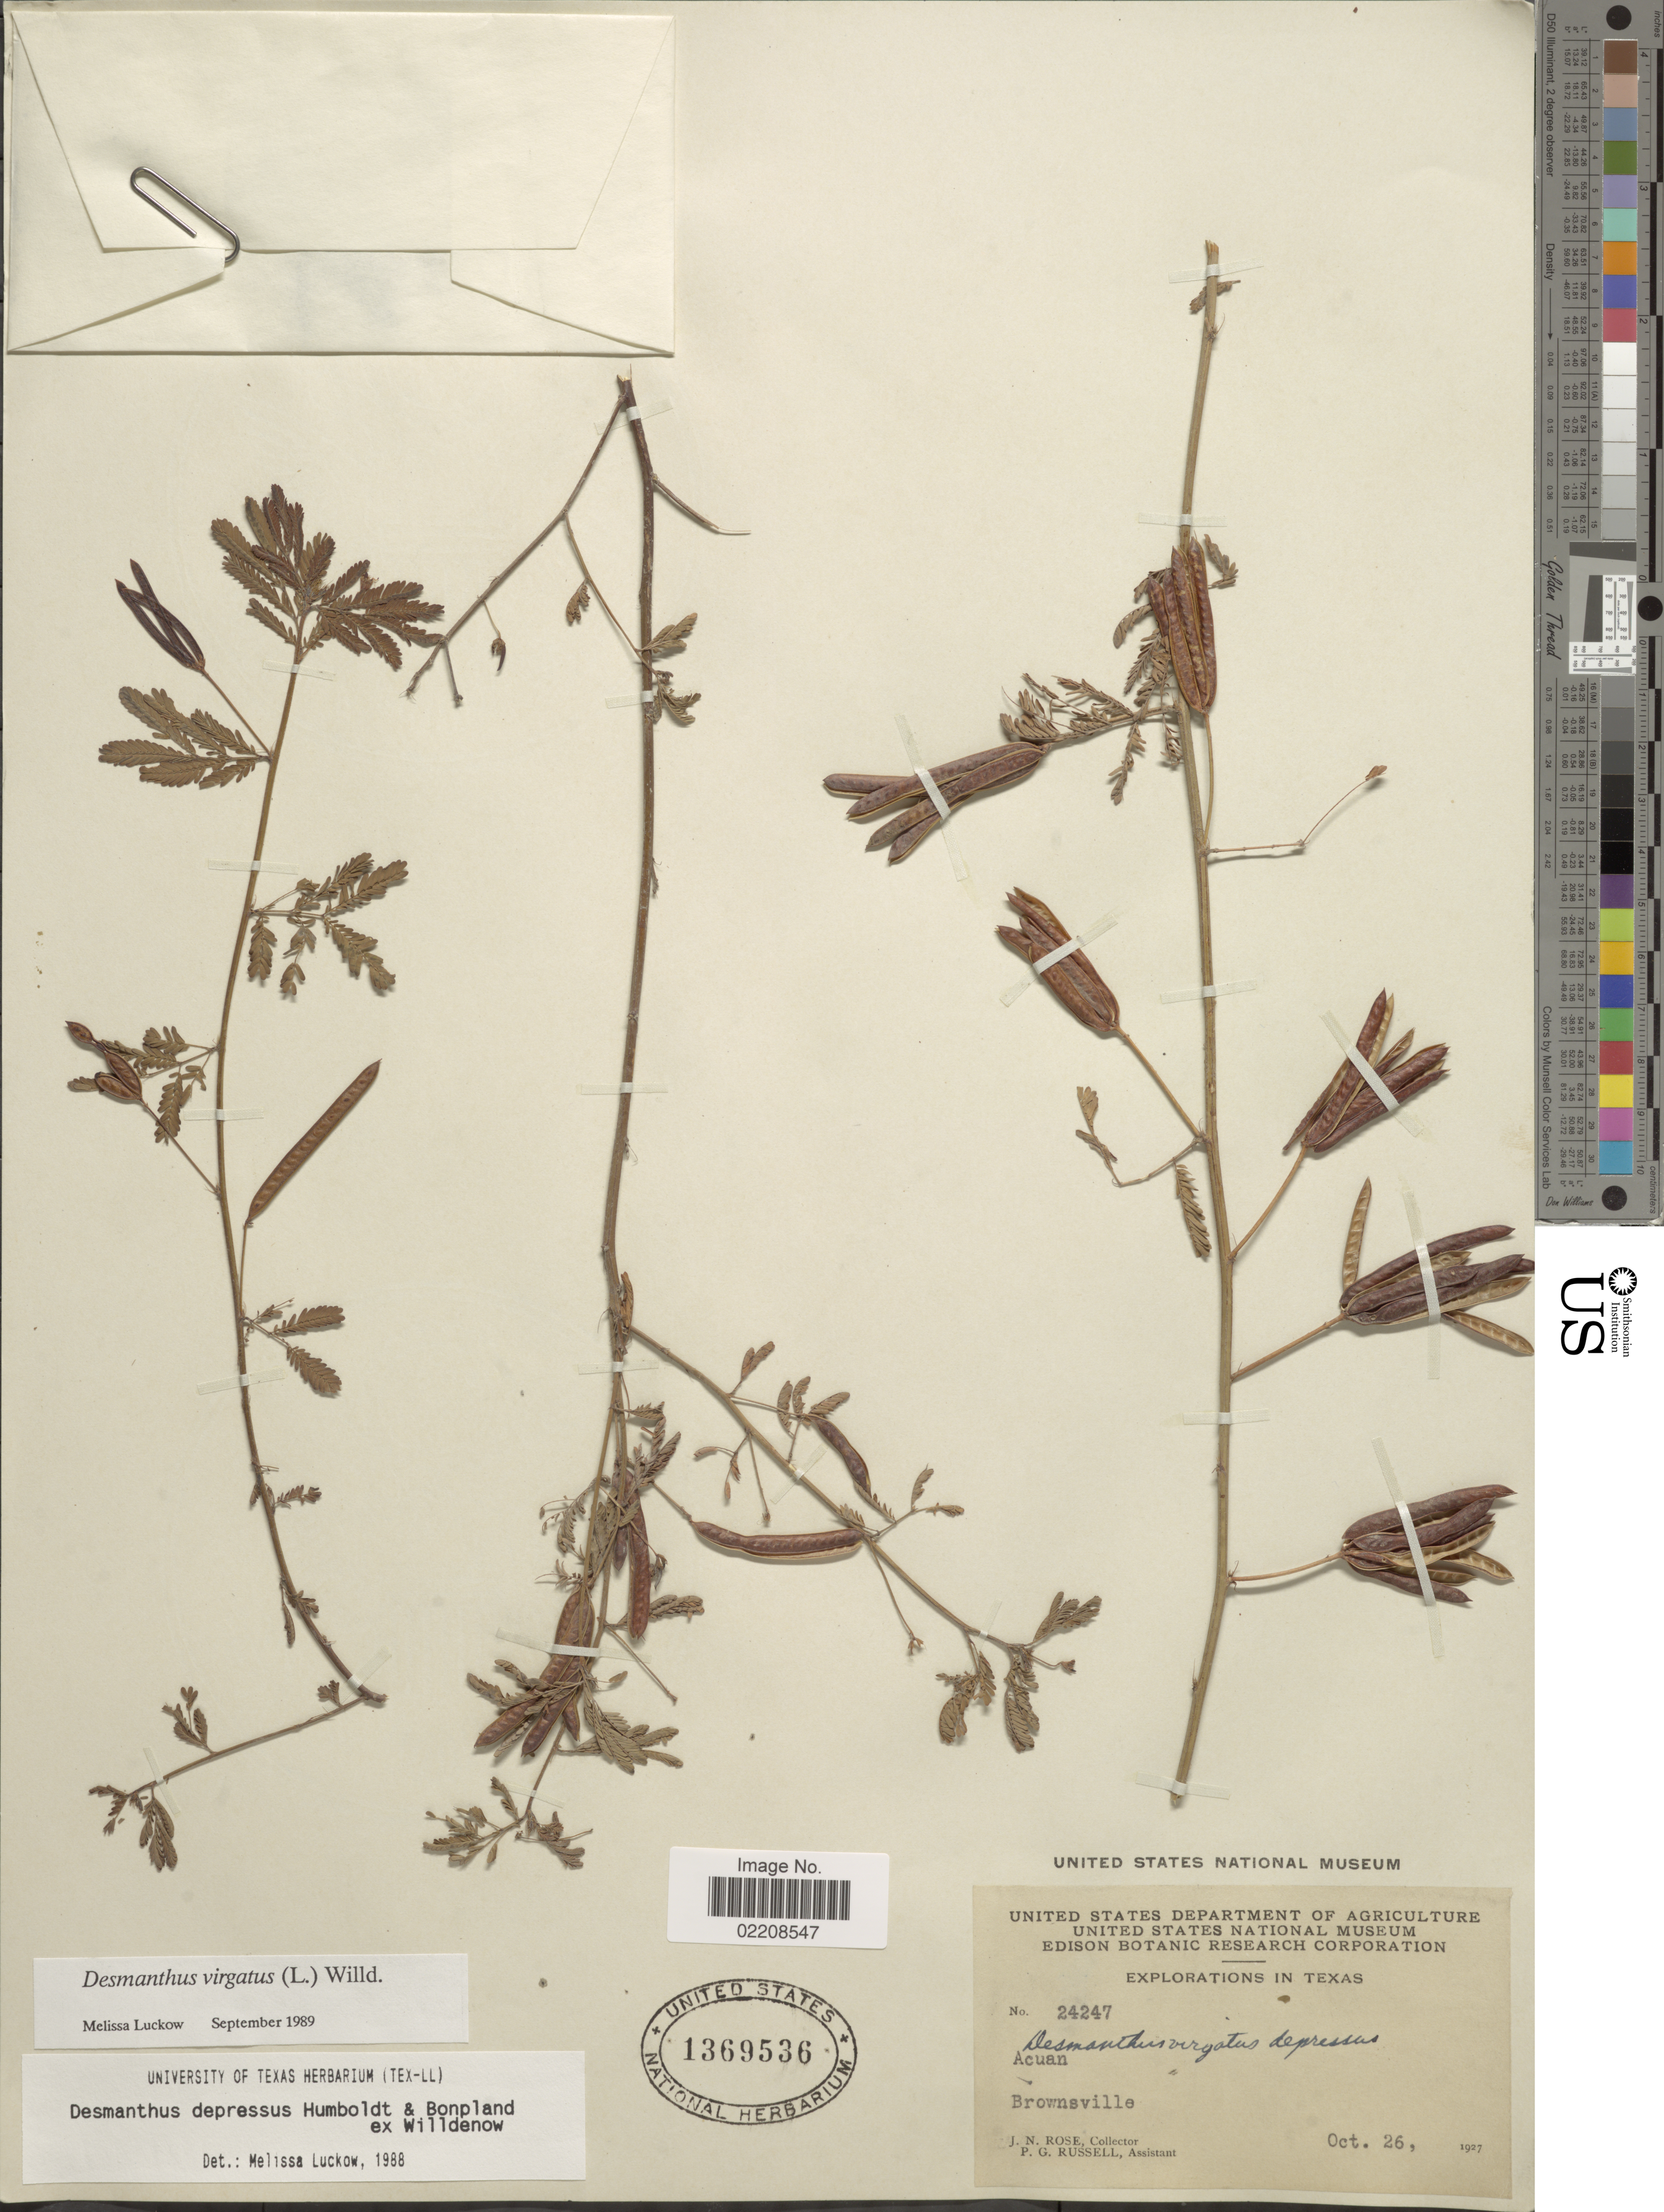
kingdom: Plantae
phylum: Tracheophyta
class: Magnoliopsida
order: Fabales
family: Fabaceae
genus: Desmanthus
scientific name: Desmanthus virgatus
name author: (L.) Willd.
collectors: J. N. Rose & P. G. Russell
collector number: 24247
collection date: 1927-10-26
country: United States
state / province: Texas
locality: Brownsville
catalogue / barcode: US 1369536